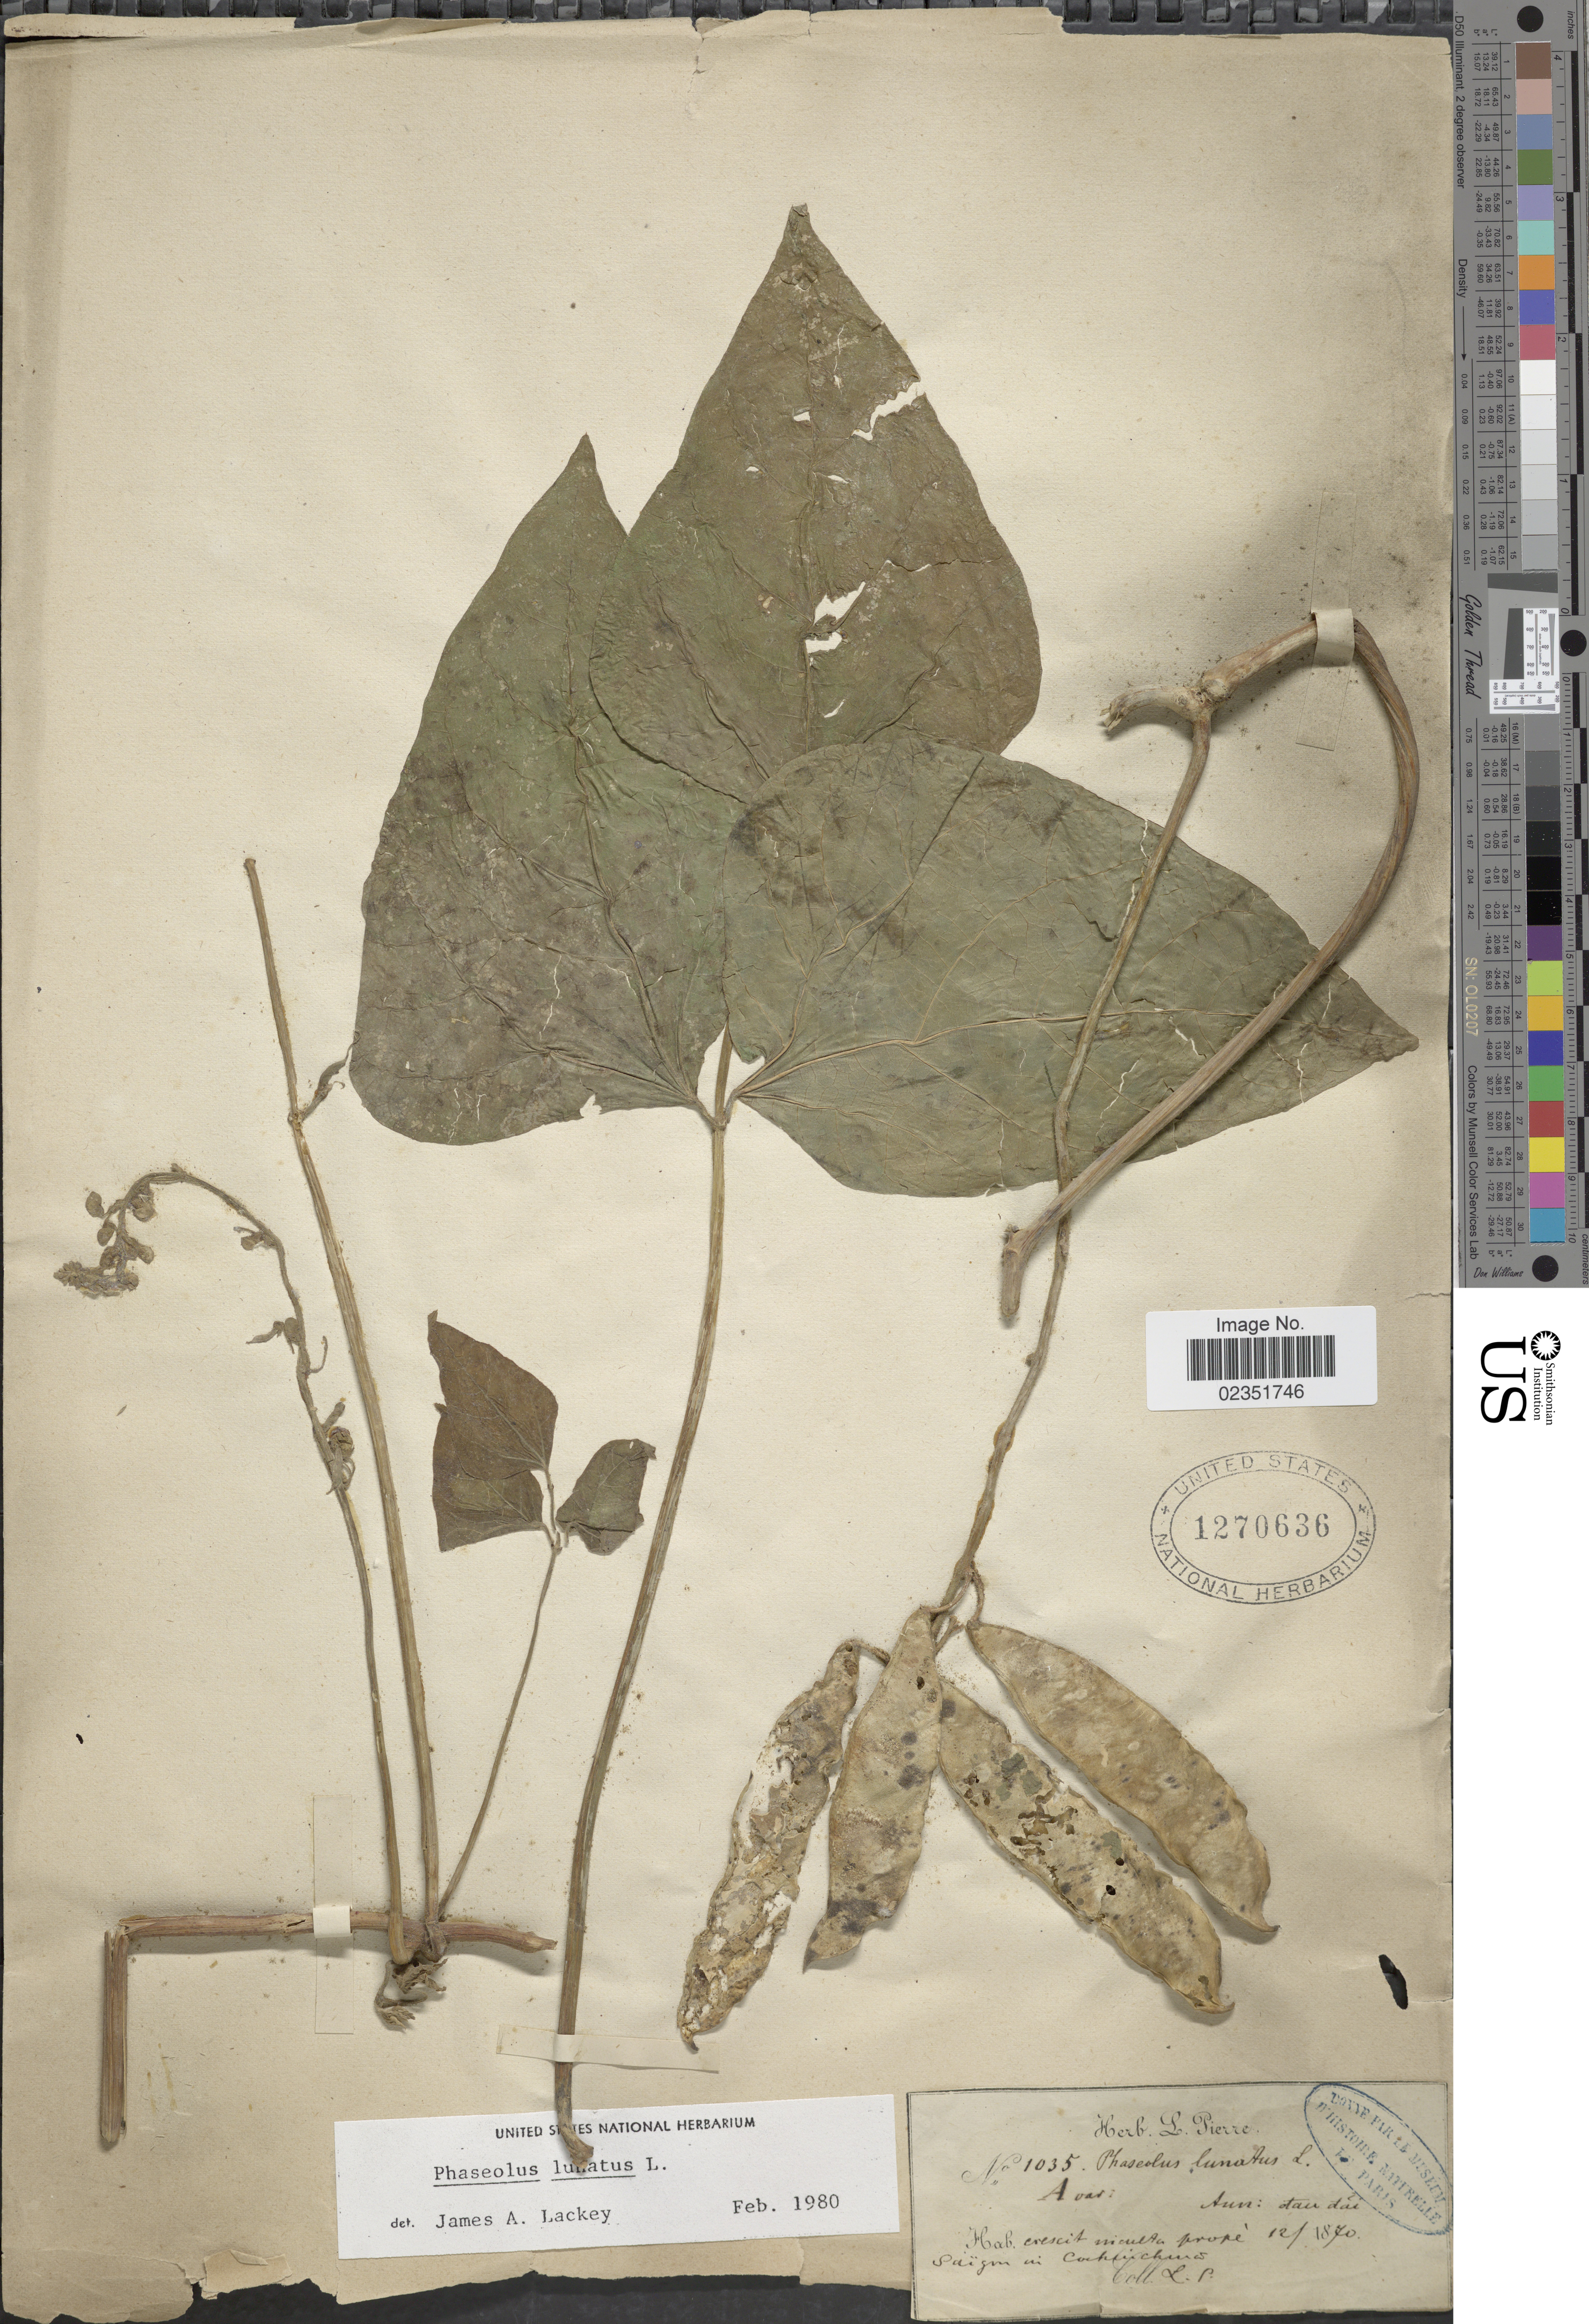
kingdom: Plantae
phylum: Tracheophyta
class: Magnoliopsida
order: Fabales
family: Fabaceae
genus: Phaseolus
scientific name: Phaseolus lunatus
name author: L.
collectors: L. Pierre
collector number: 1035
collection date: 1870-12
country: Vietnam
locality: Crescit inculta prope Saigon in Cochinchina [grows in uncultivated land near Ho Chi Minh in Cochinchina]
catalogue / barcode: US 1270636